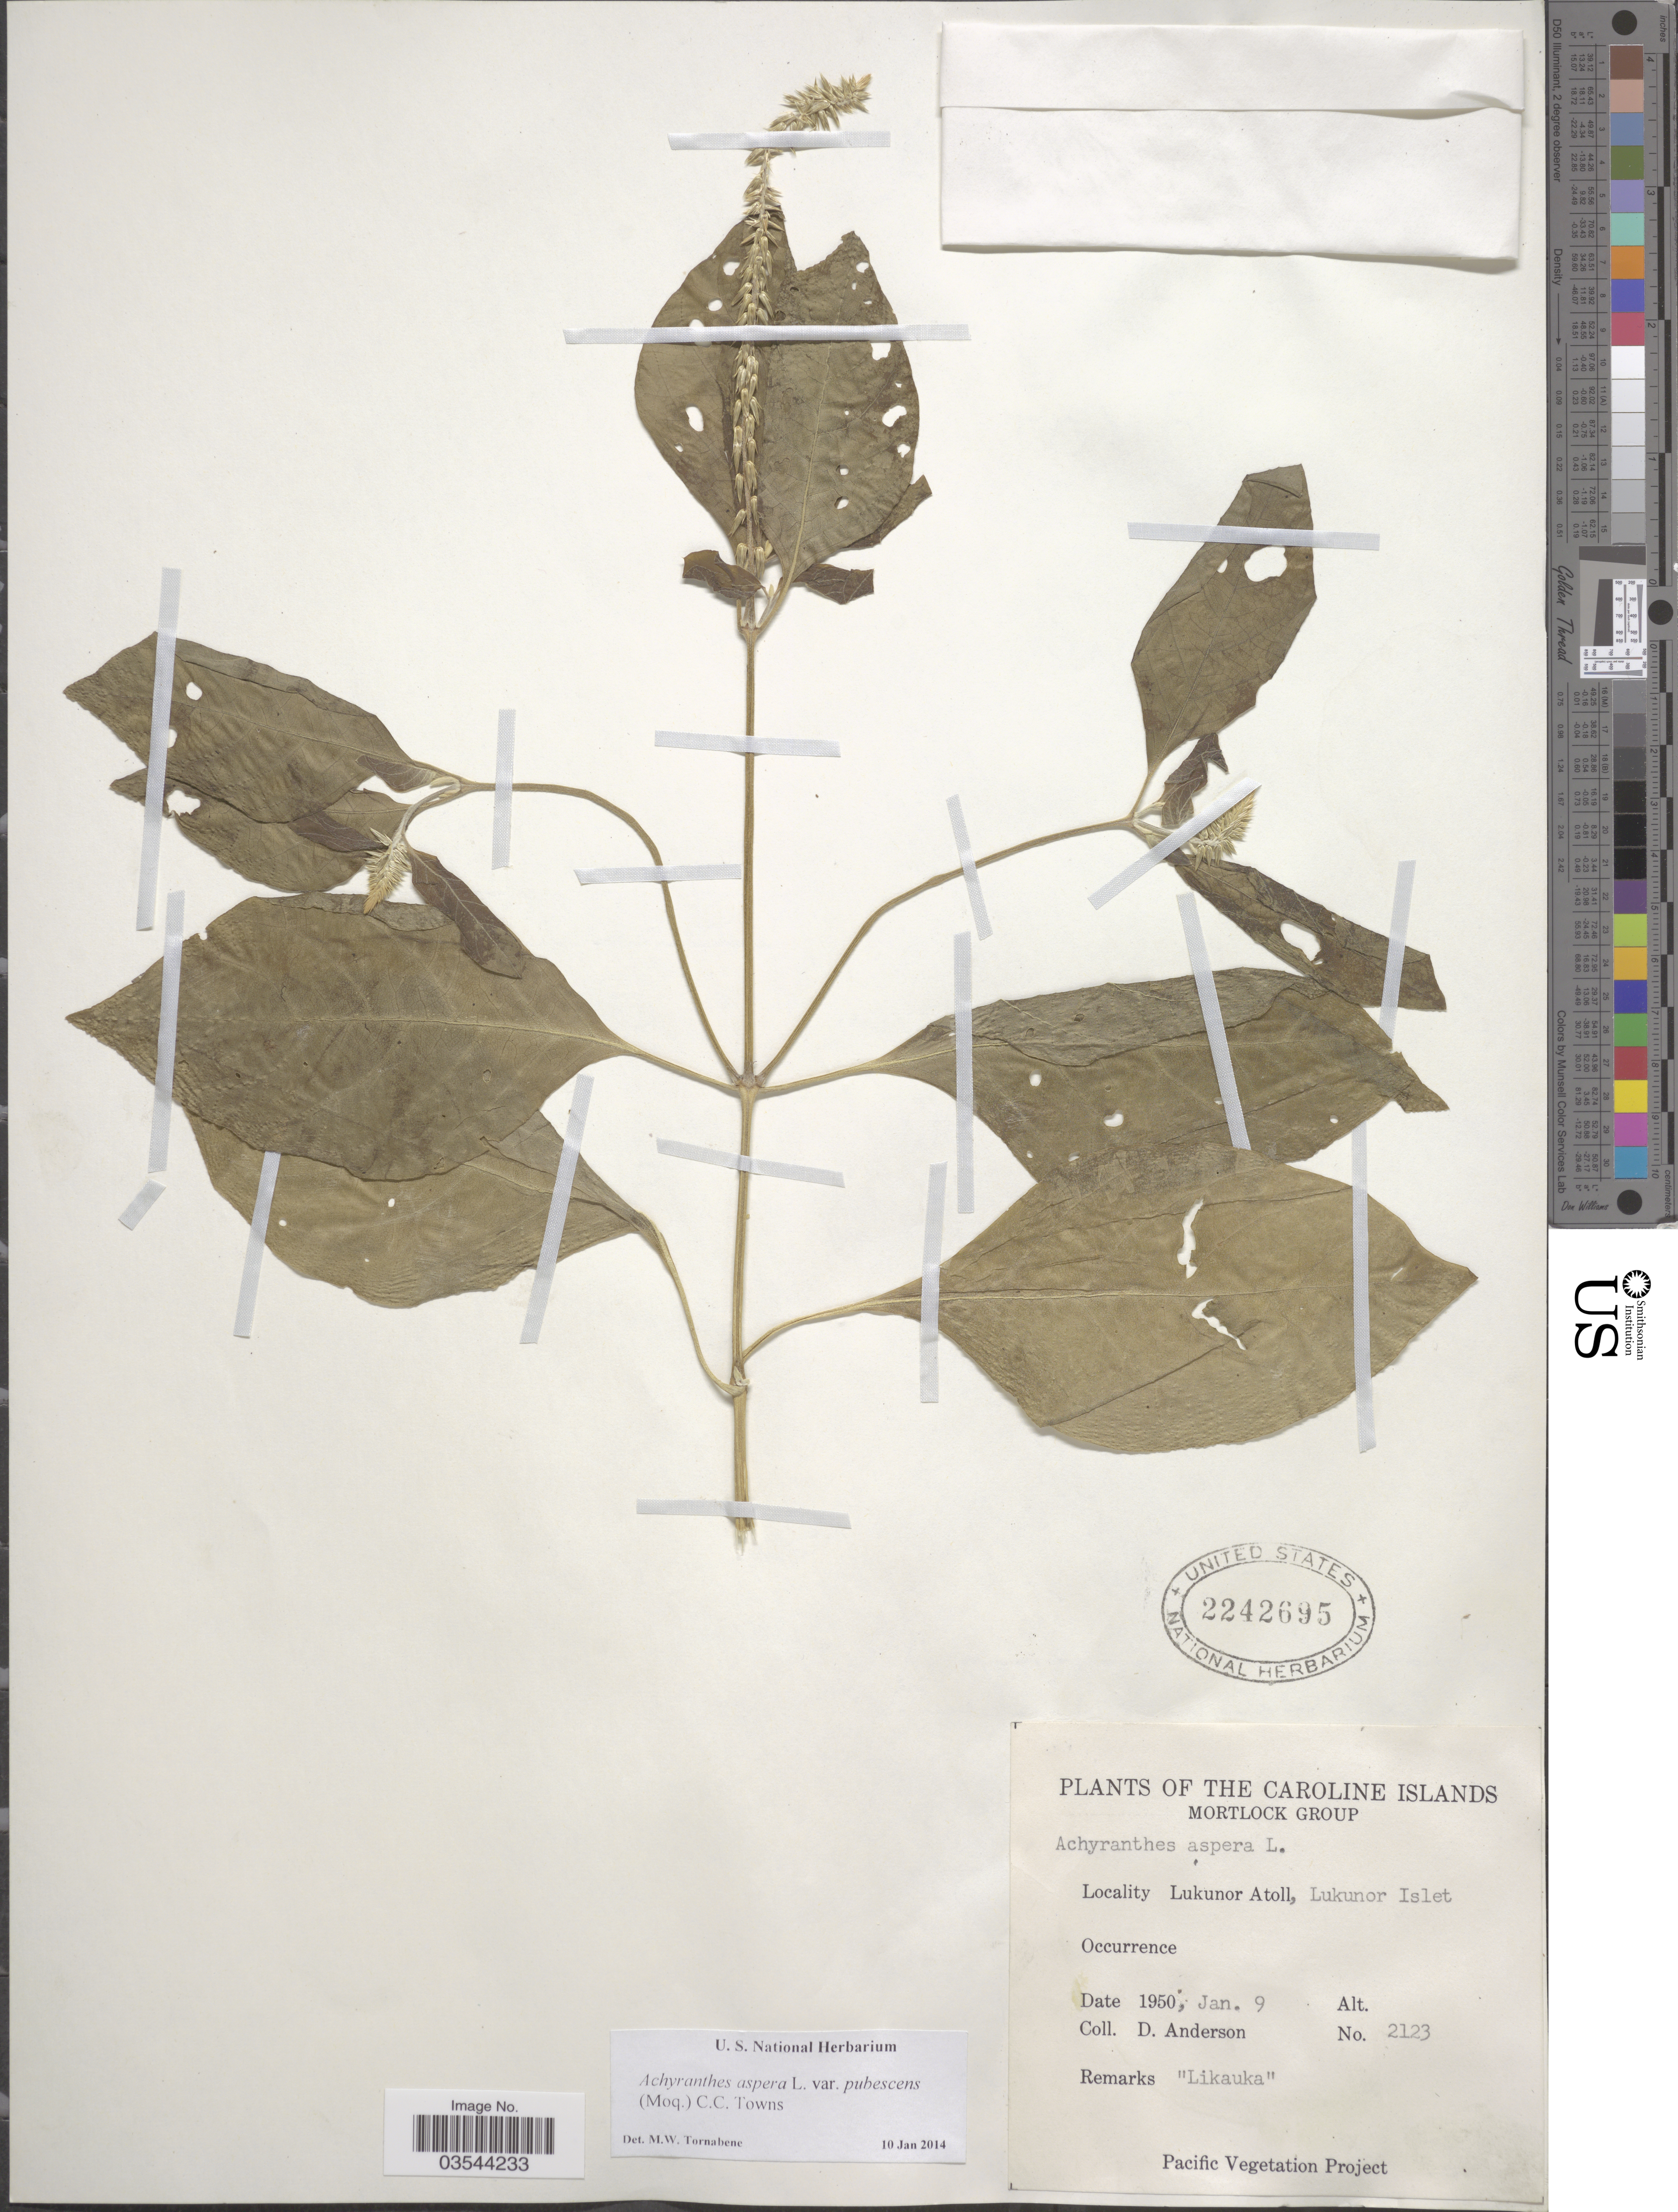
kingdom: Plantae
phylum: Tracheophyta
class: Magnoliopsida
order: Caryophyllales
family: Amaranthaceae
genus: Achyranthes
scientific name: Achyranthes aspera var. pubescens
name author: (Moq.) M. Gómez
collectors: D. Anderson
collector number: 2123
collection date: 1950-01-09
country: Micronesia, Federated States of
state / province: Truk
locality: The Caroline Islands. Mortlock Group. Lukunor Atoll, Lukonor Islet.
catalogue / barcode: US 2242695